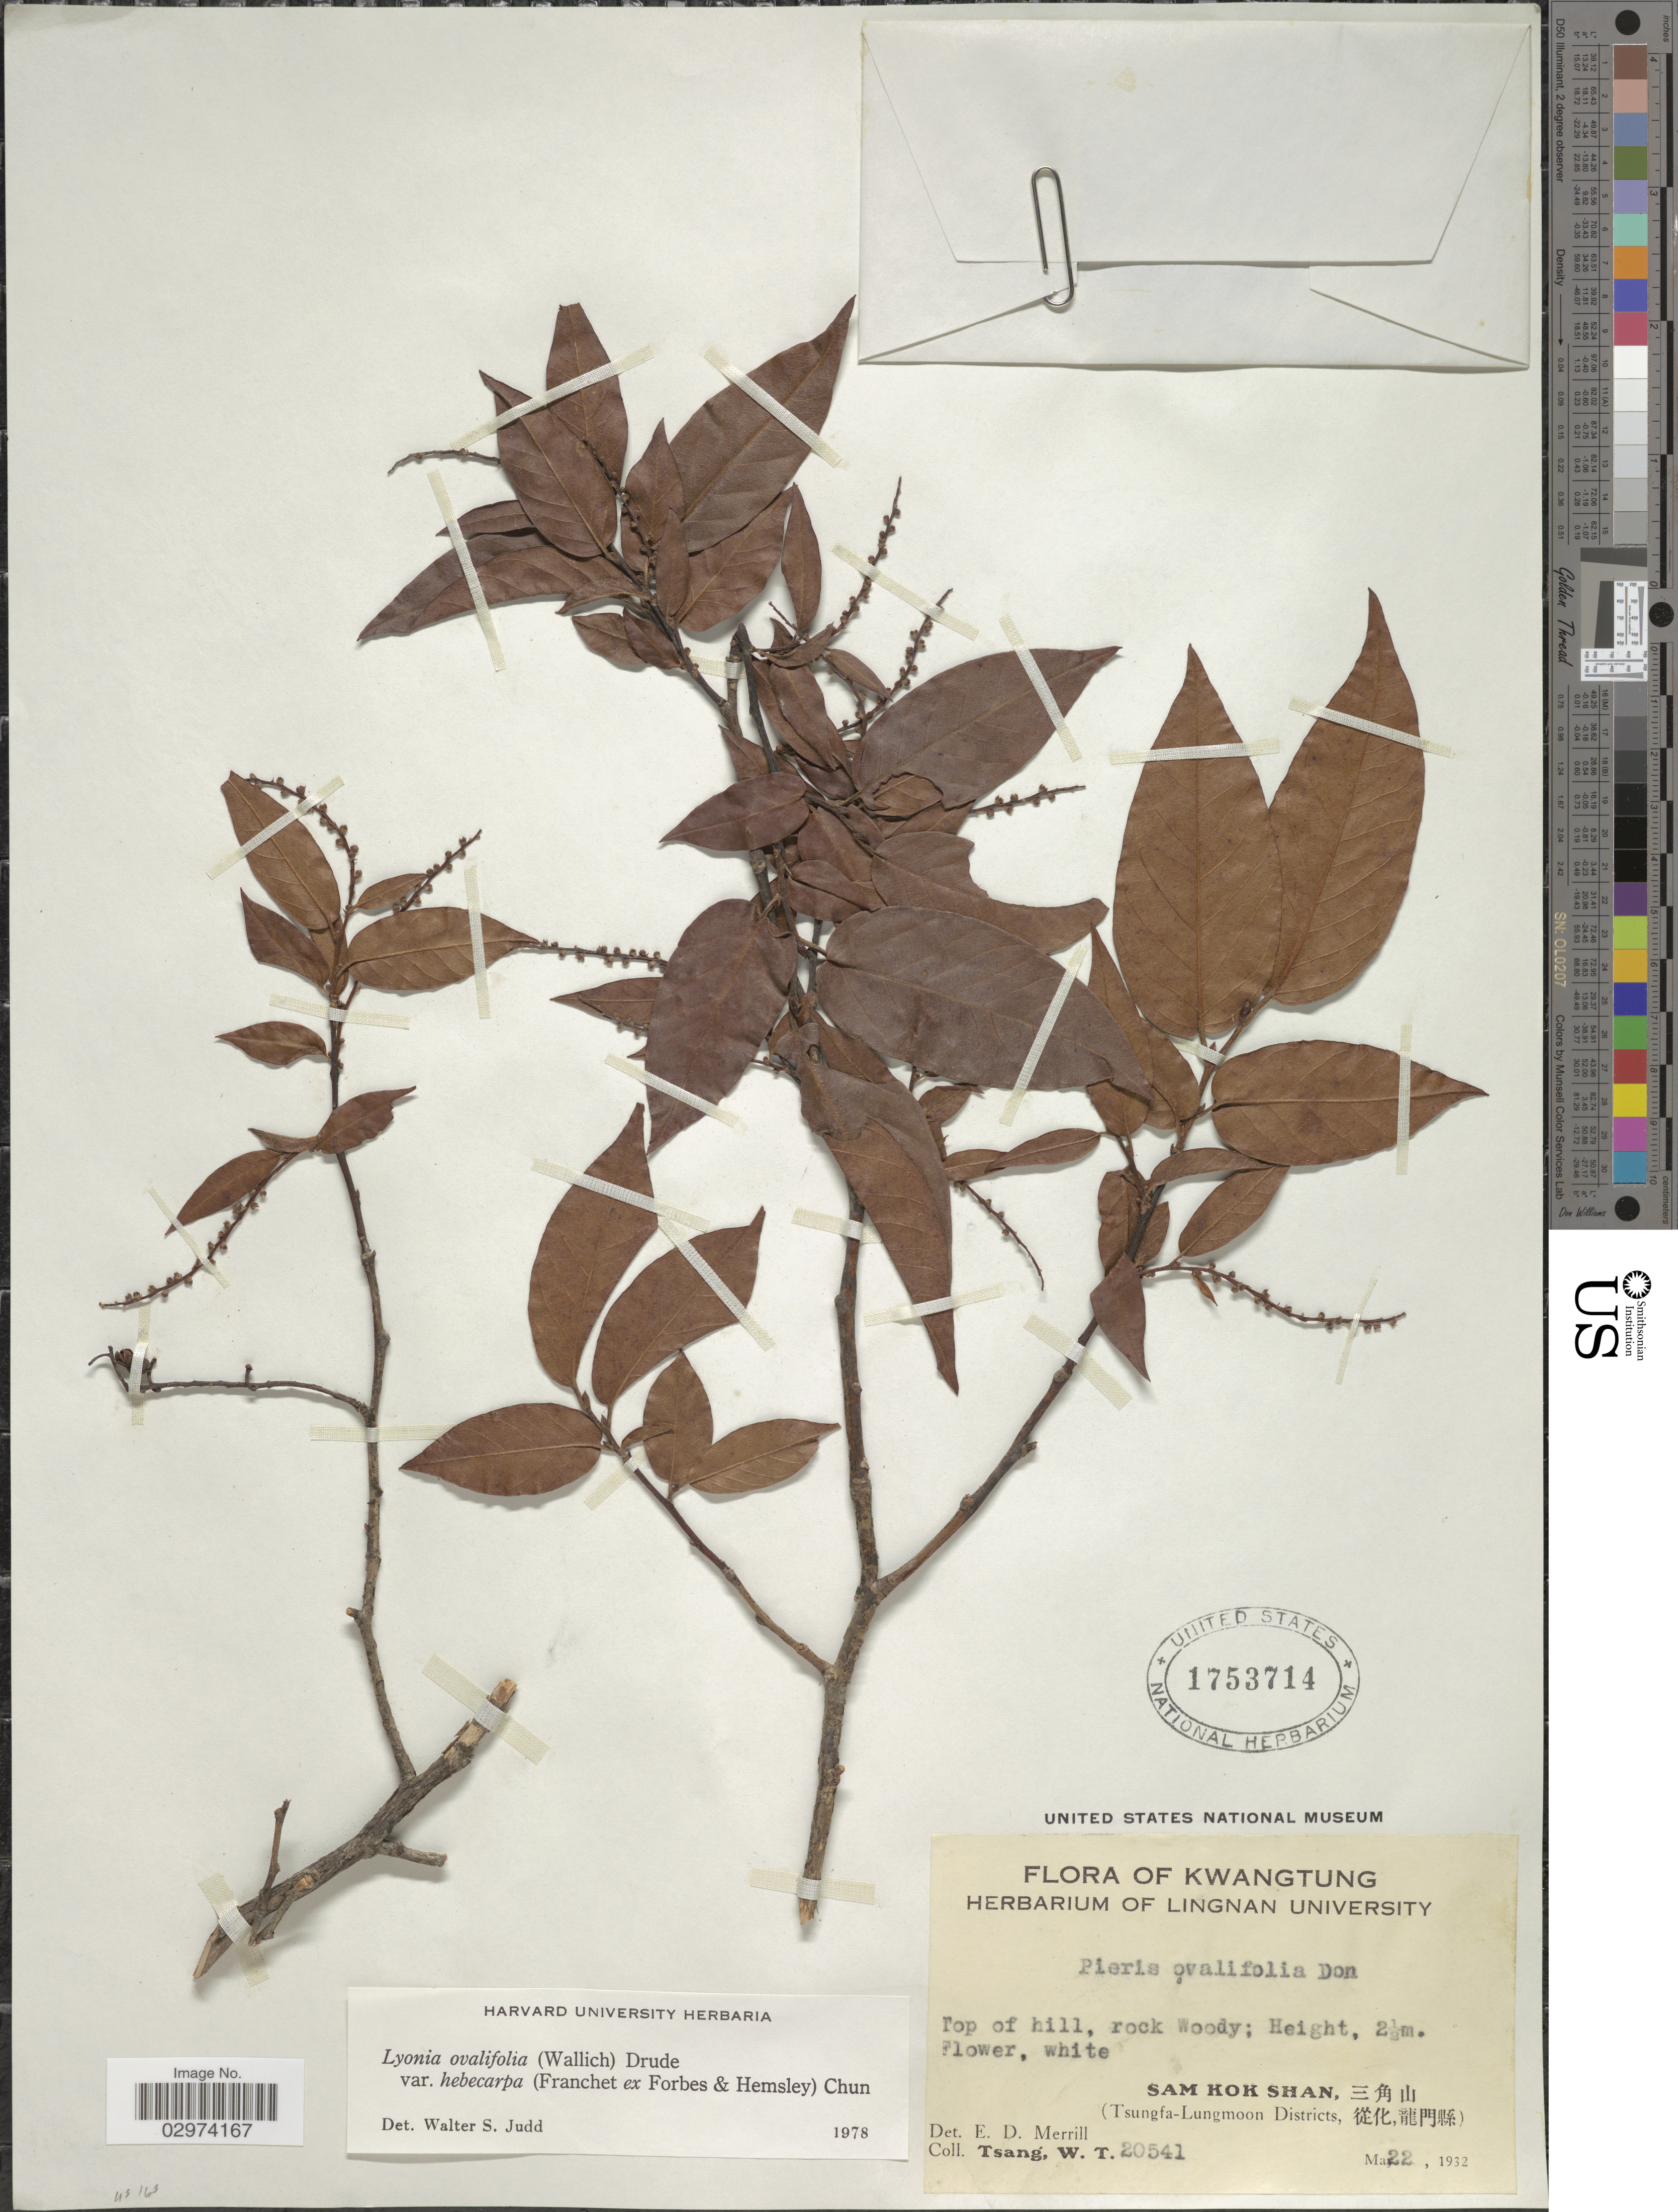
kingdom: Plantae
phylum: Tracheophyta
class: Magnoliopsida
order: Ericales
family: Ericaceae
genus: Lyonia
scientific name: Lyonia ovalifolia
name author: (Wall.) Drude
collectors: W. T. Tsang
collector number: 20541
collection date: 1932-05-22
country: China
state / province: Guangdong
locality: Kwangtung. Sam Kok Shan, X. (Tsungfa-Lungmoon Districts X).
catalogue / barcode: US 1753714